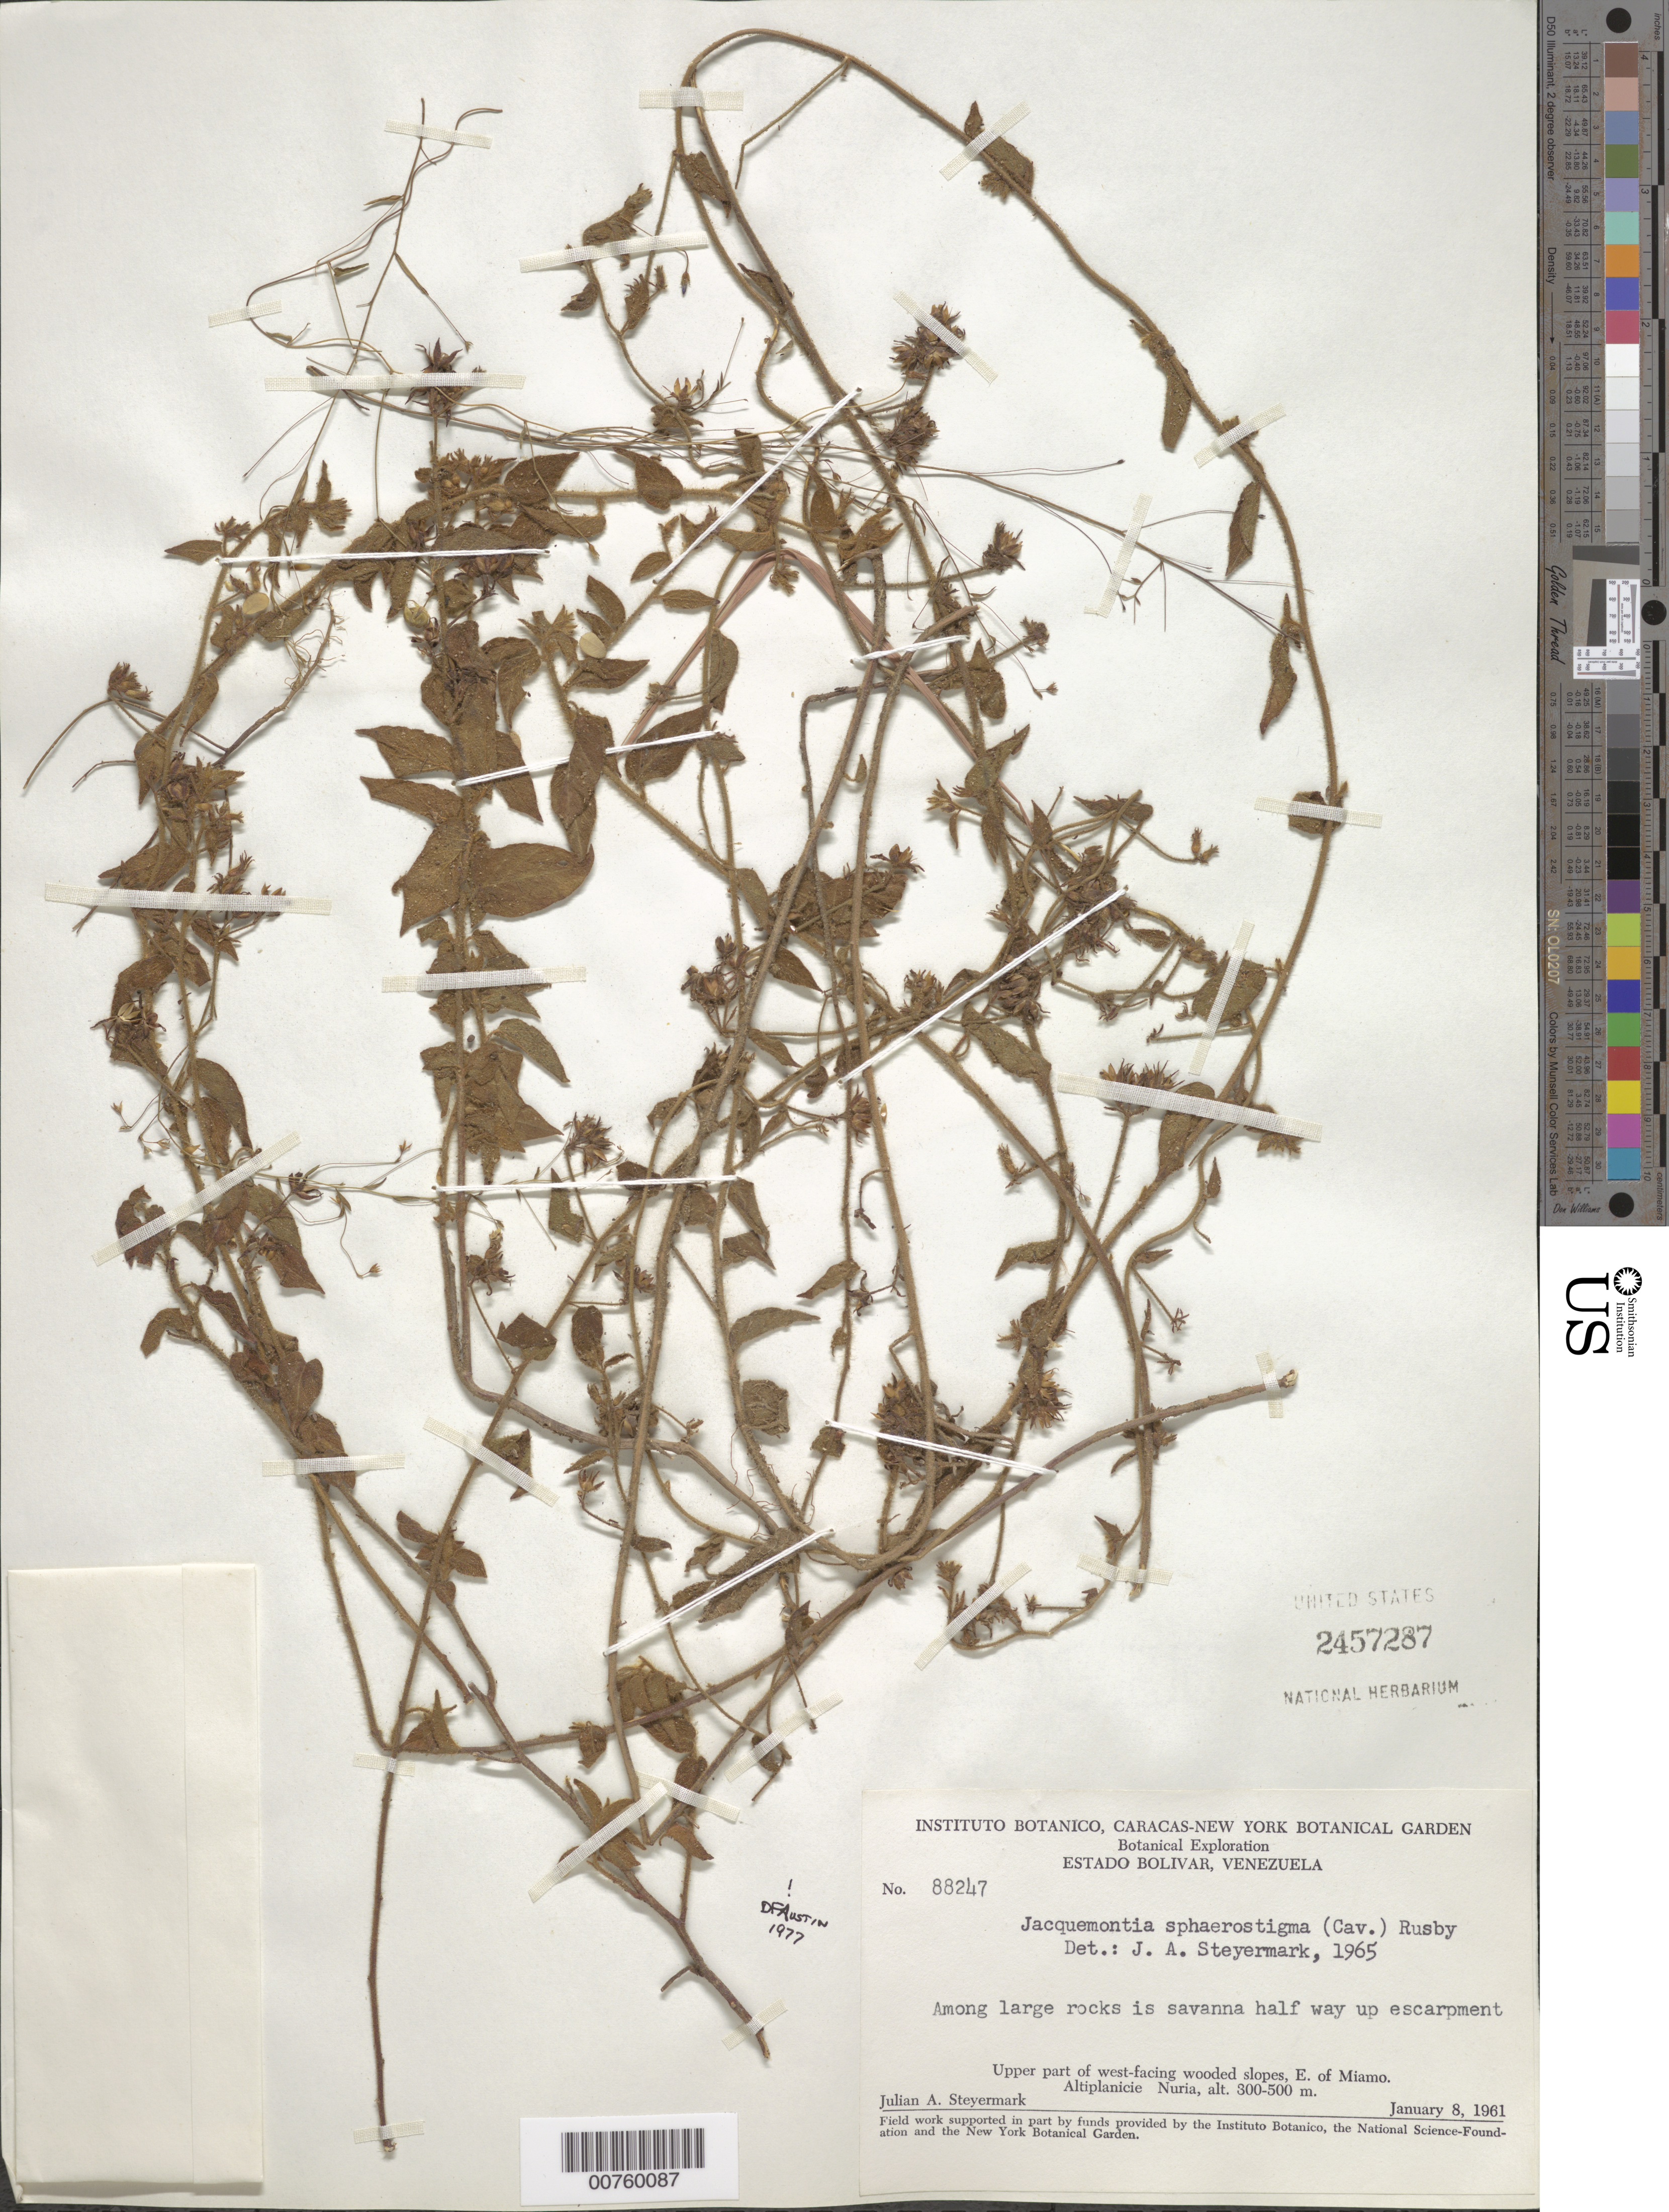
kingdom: Plantae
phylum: Tracheophyta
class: Magnoliopsida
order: Solanales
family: Convolvulaceae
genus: Jacquemontia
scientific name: Jacquemontia sphaerostigma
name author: (Cav.) Rusby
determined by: Steyermark, Julian A., (VEN)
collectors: J. Steyermark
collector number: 88247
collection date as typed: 8-Jan-61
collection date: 1961-01-08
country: Venezuela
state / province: Bolívar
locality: Altiplanicie de Nuria, E of Miamo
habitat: Among rocks in savanna half way up escarpment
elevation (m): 300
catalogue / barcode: US 2457287